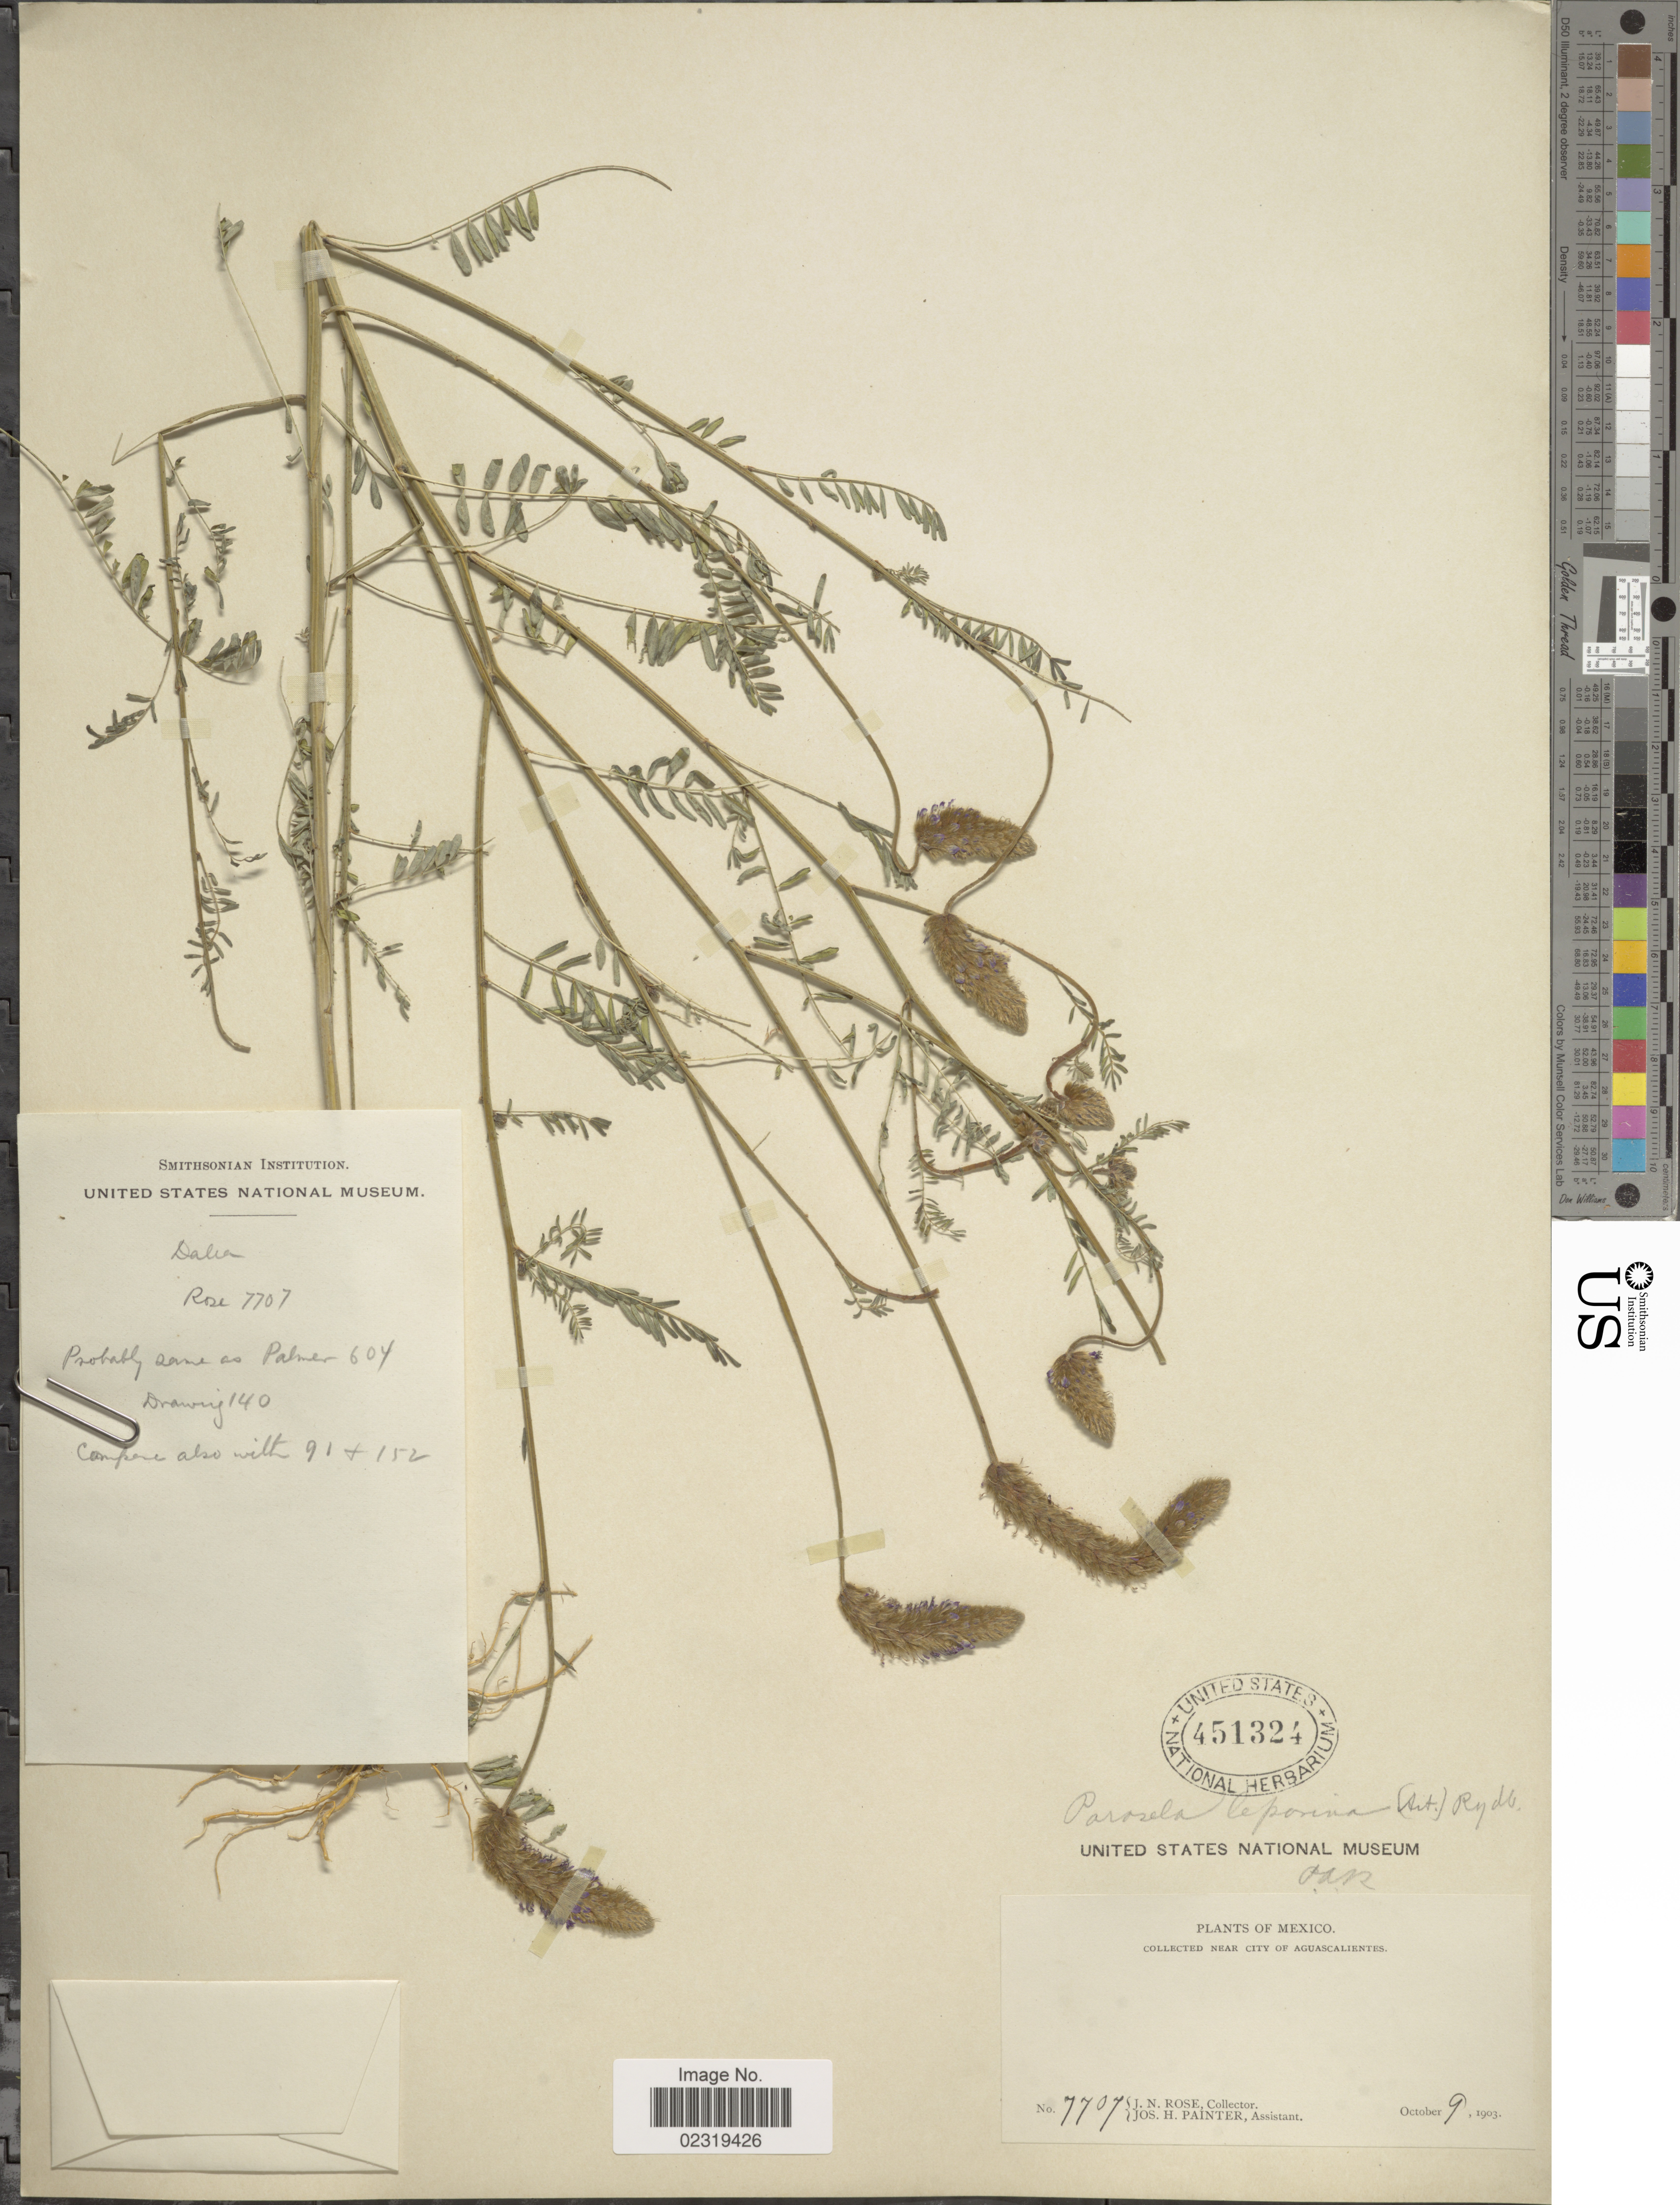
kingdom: Plantae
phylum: Tracheophyta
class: Magnoliopsida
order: Fabales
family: Fabaceae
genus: Dalea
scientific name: Dalea leporina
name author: (Aiton) Bullock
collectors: J. N. Rose & J. H. Painter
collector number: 7707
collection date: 1903-10-09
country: Mexico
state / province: Aguascalientes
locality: Near City of Aguascalientes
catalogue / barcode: US 451324